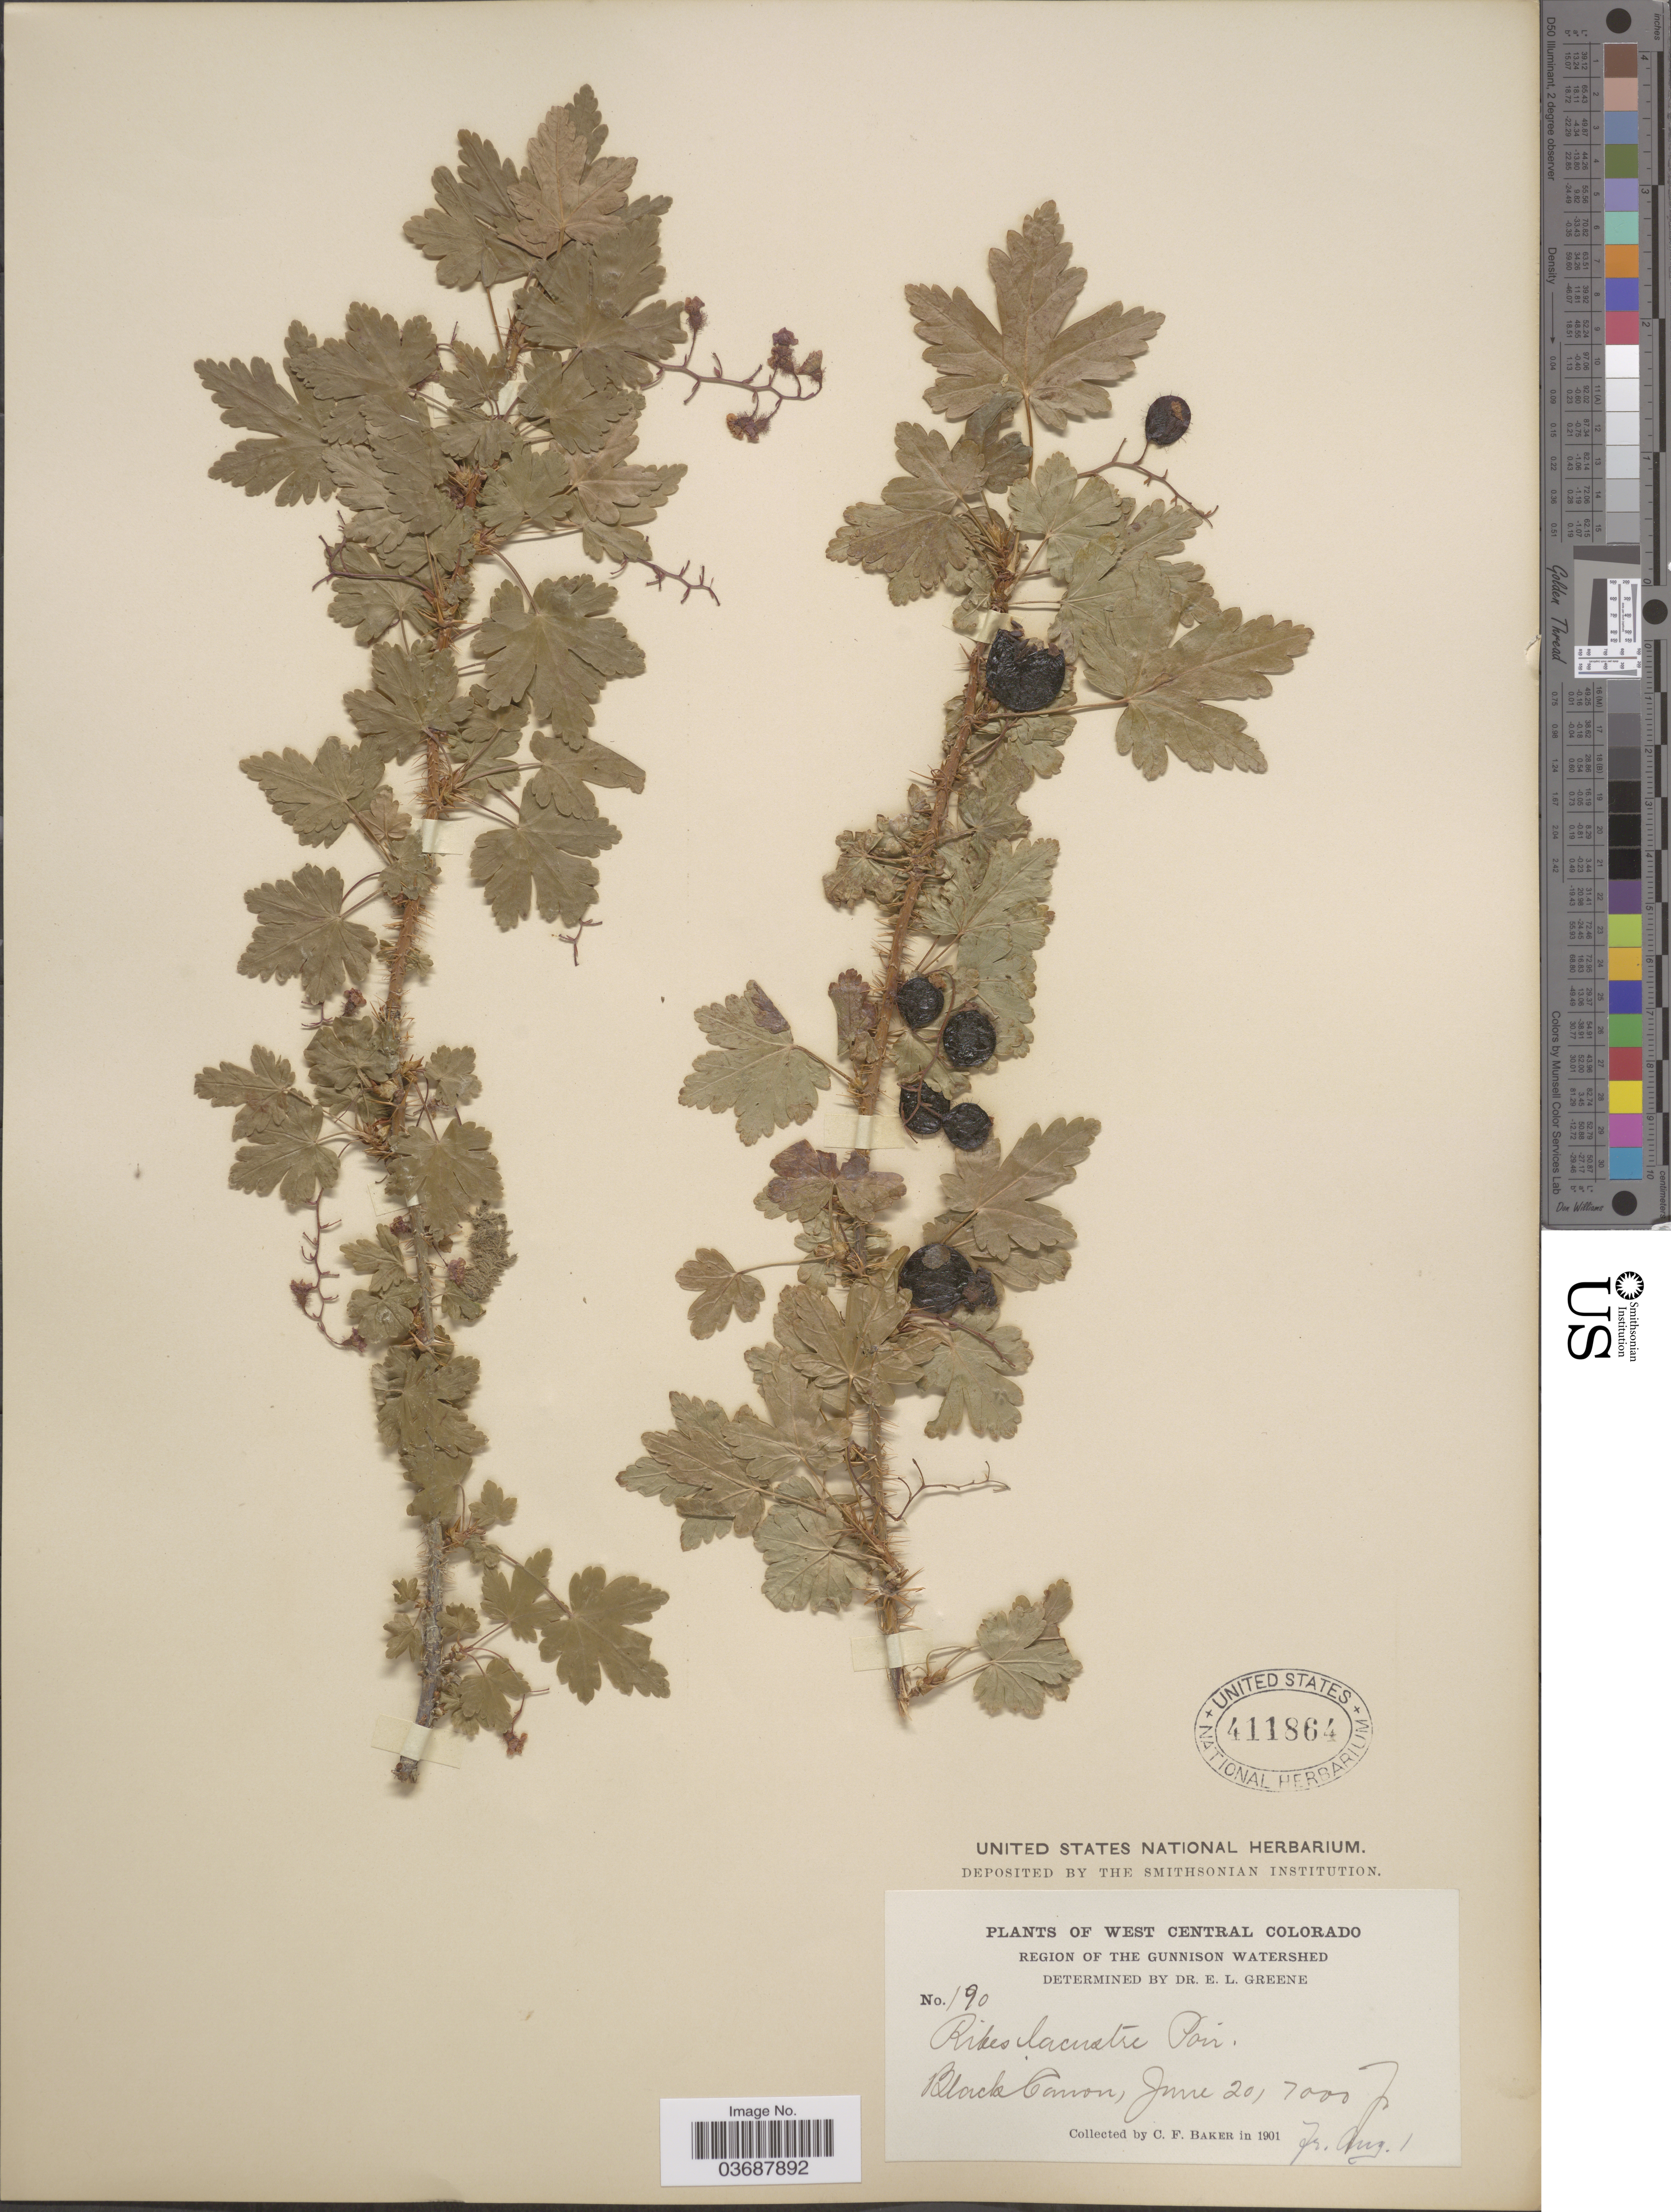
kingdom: Plantae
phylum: Tracheophyta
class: Magnoliopsida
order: Saxifragales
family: Grossulariaceae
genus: Ribes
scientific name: Ribes lacustre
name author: (Pers.) Poir.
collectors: C. F. Baker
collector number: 190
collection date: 1901-06-20/1901-08-01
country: United States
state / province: Colorado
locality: West Central Colorado. Region of the Gunnison Watershed. Black Canon.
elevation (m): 2134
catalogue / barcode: US 411864